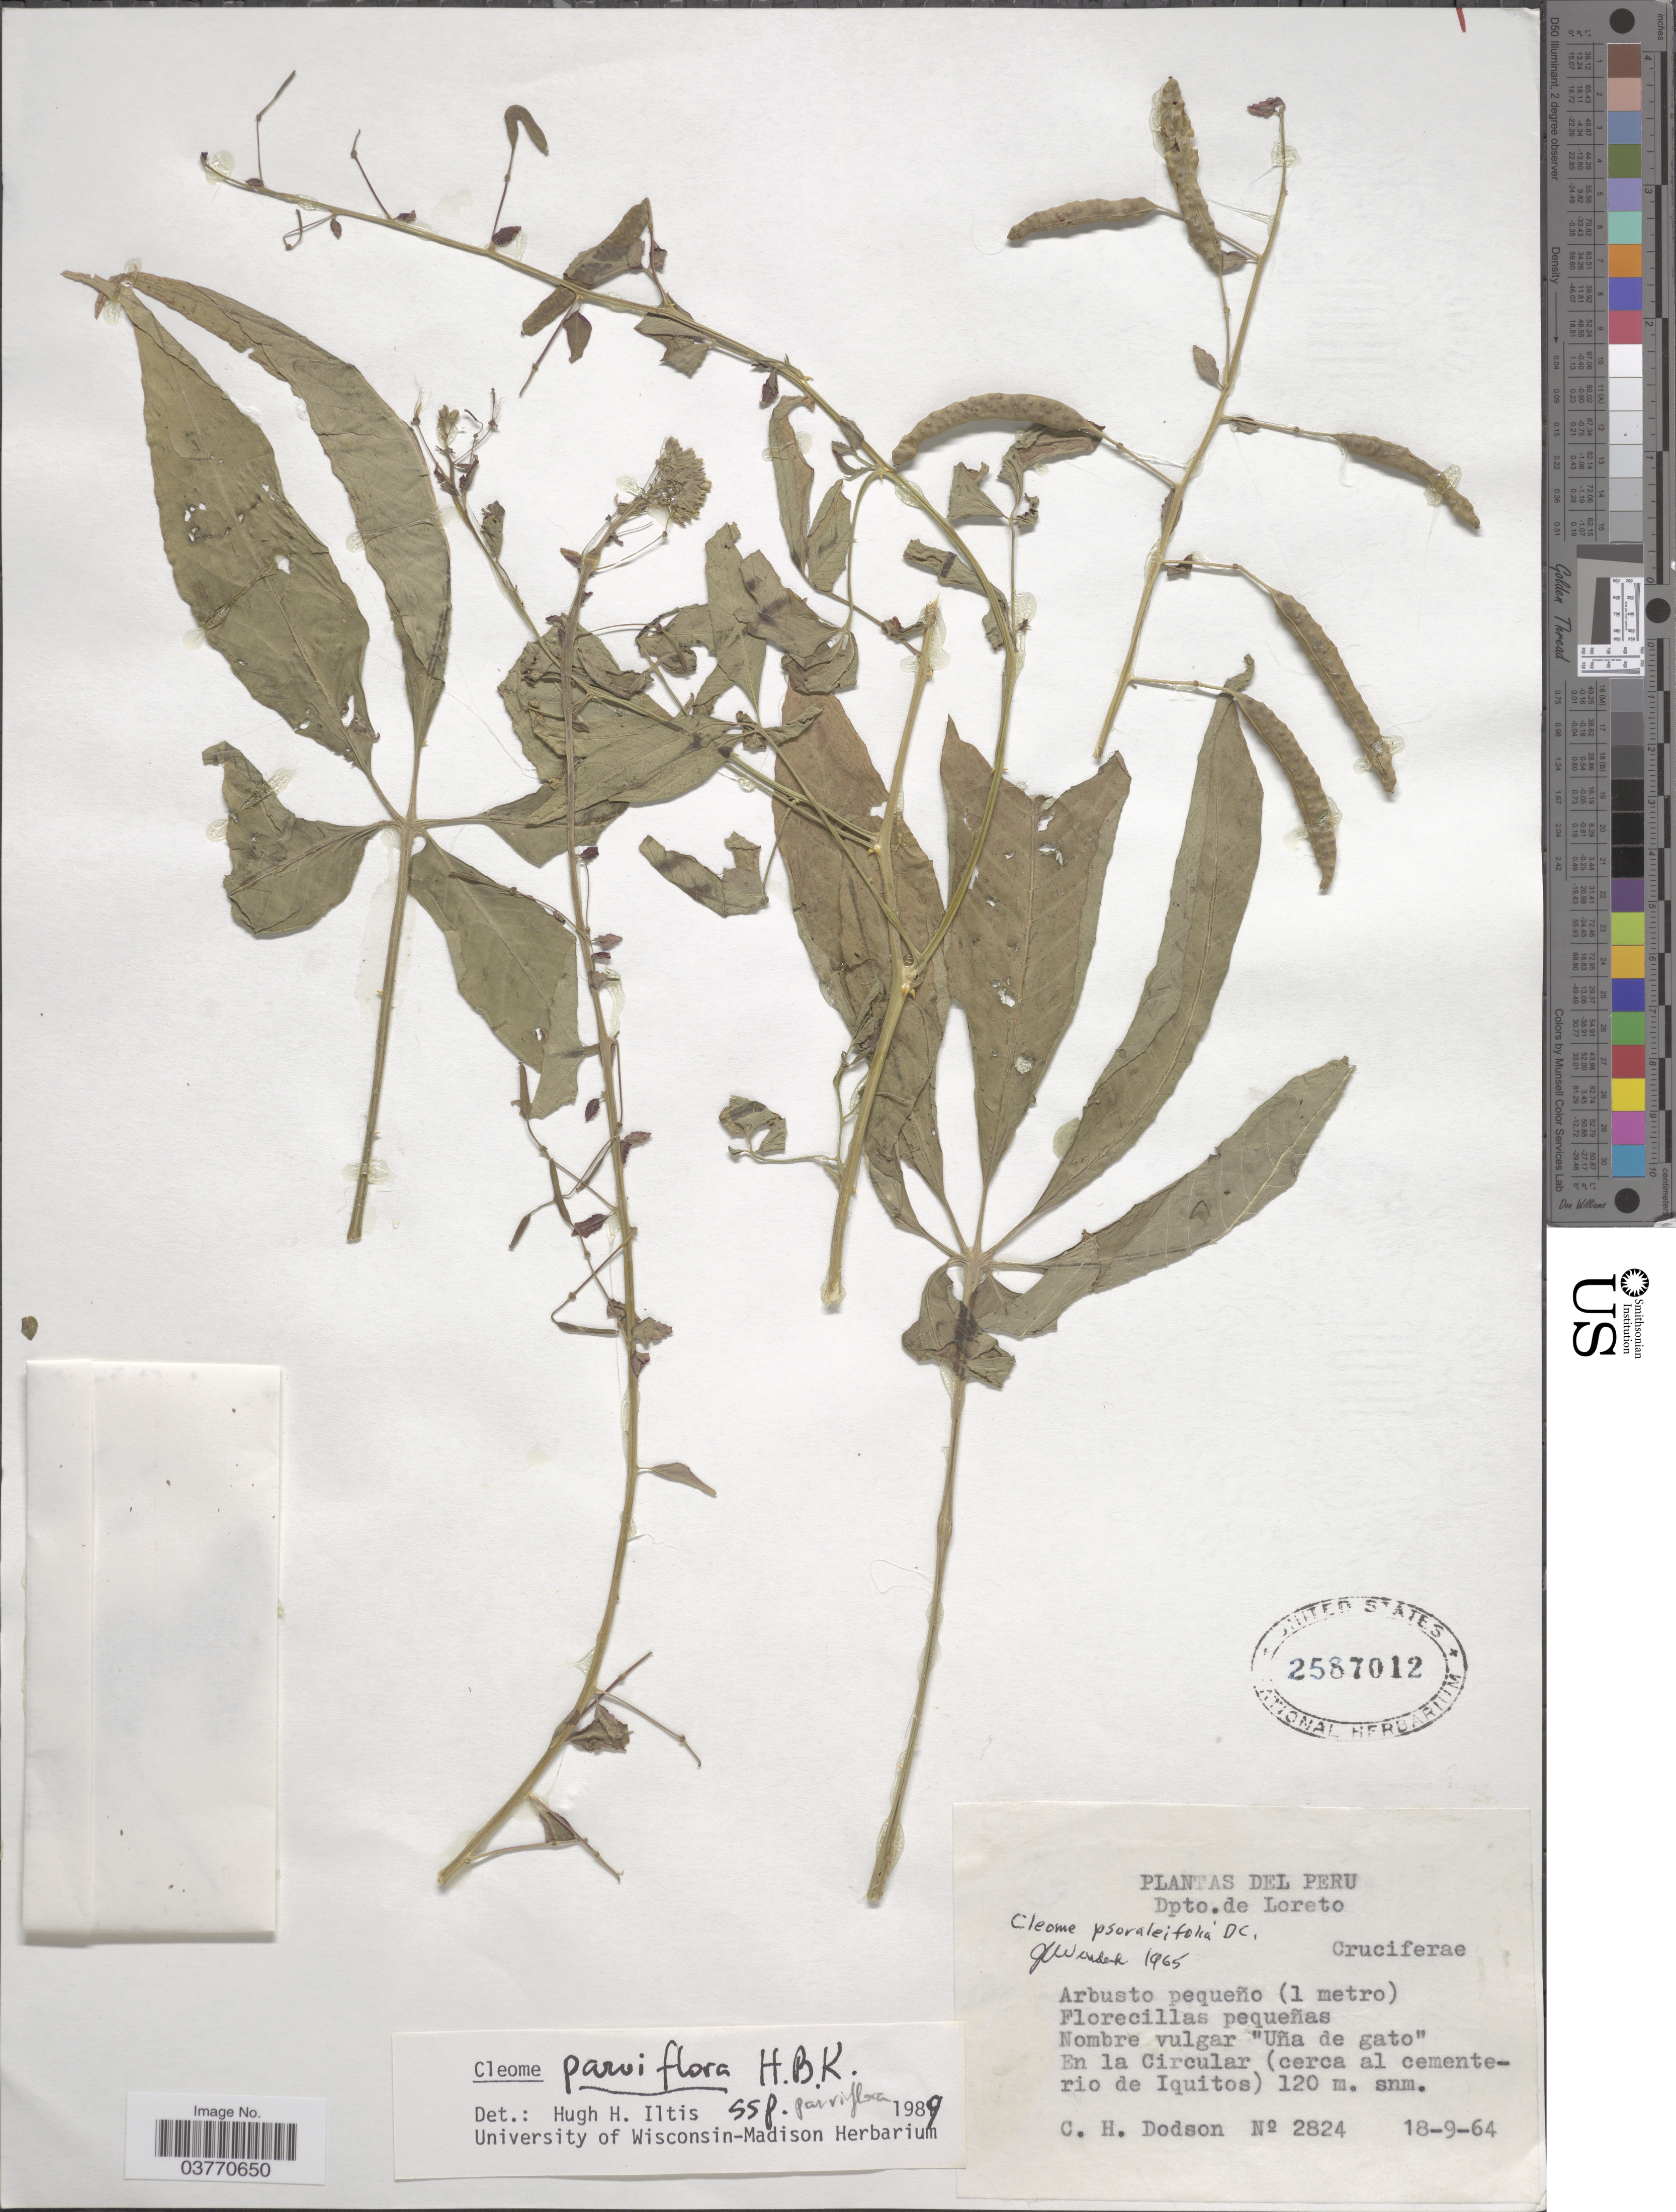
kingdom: Plantae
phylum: Tracheophyta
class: Magnoliopsida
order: Brassicales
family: Cleomaceae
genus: Tarenaya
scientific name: Tarenaya parviflora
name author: (Kunth) Iltis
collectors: C. H. Dodson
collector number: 2824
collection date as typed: Transcribed d/m/y: 18/9/64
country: Peru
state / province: Loreto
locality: Dpto. de Loreto. En la Circular (cerca al cementerio de Iquitos).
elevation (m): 120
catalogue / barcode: US 2587012